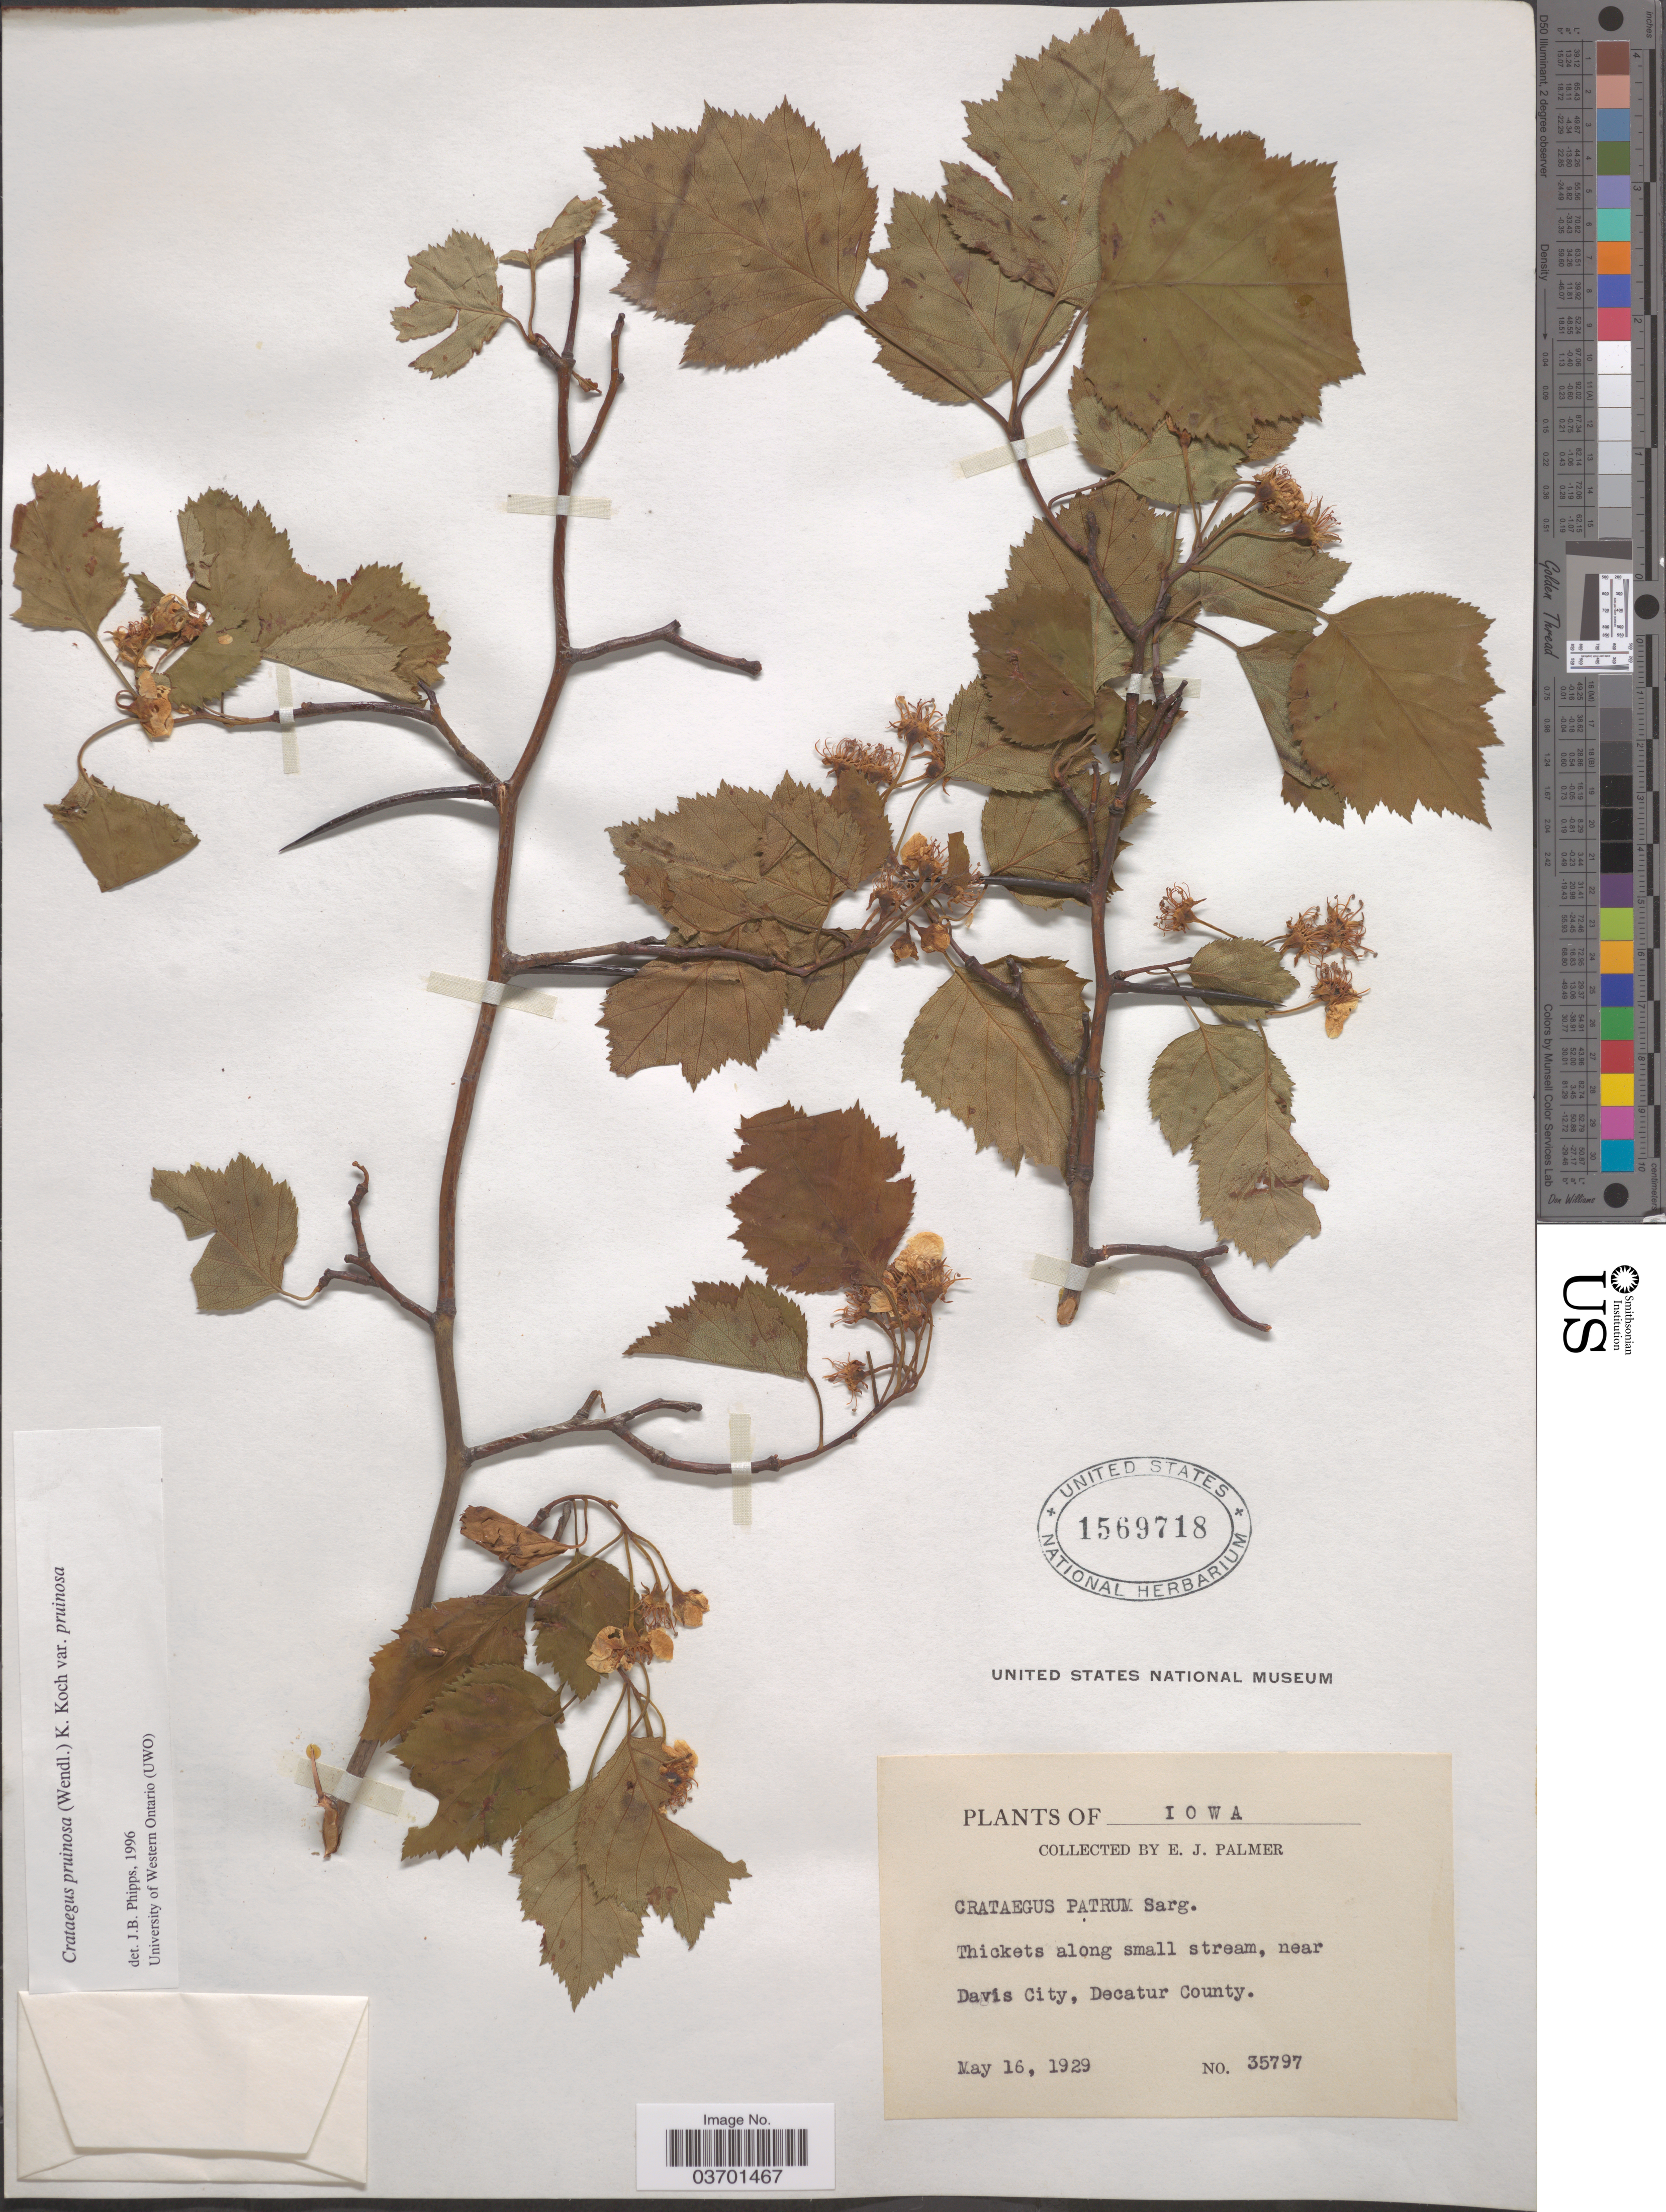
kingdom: Plantae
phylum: Tracheophyta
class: Magnoliopsida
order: Rosales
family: Rosaceae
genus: Crataegus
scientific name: Crataegus pruinosa var. pruinosa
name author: (H.L. Wendl.) K. Koch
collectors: E. J. Palmer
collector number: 35797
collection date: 1929-05-16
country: United States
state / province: Iowa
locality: Along small stream, near Davis City, Decature County.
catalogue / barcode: US 1569718